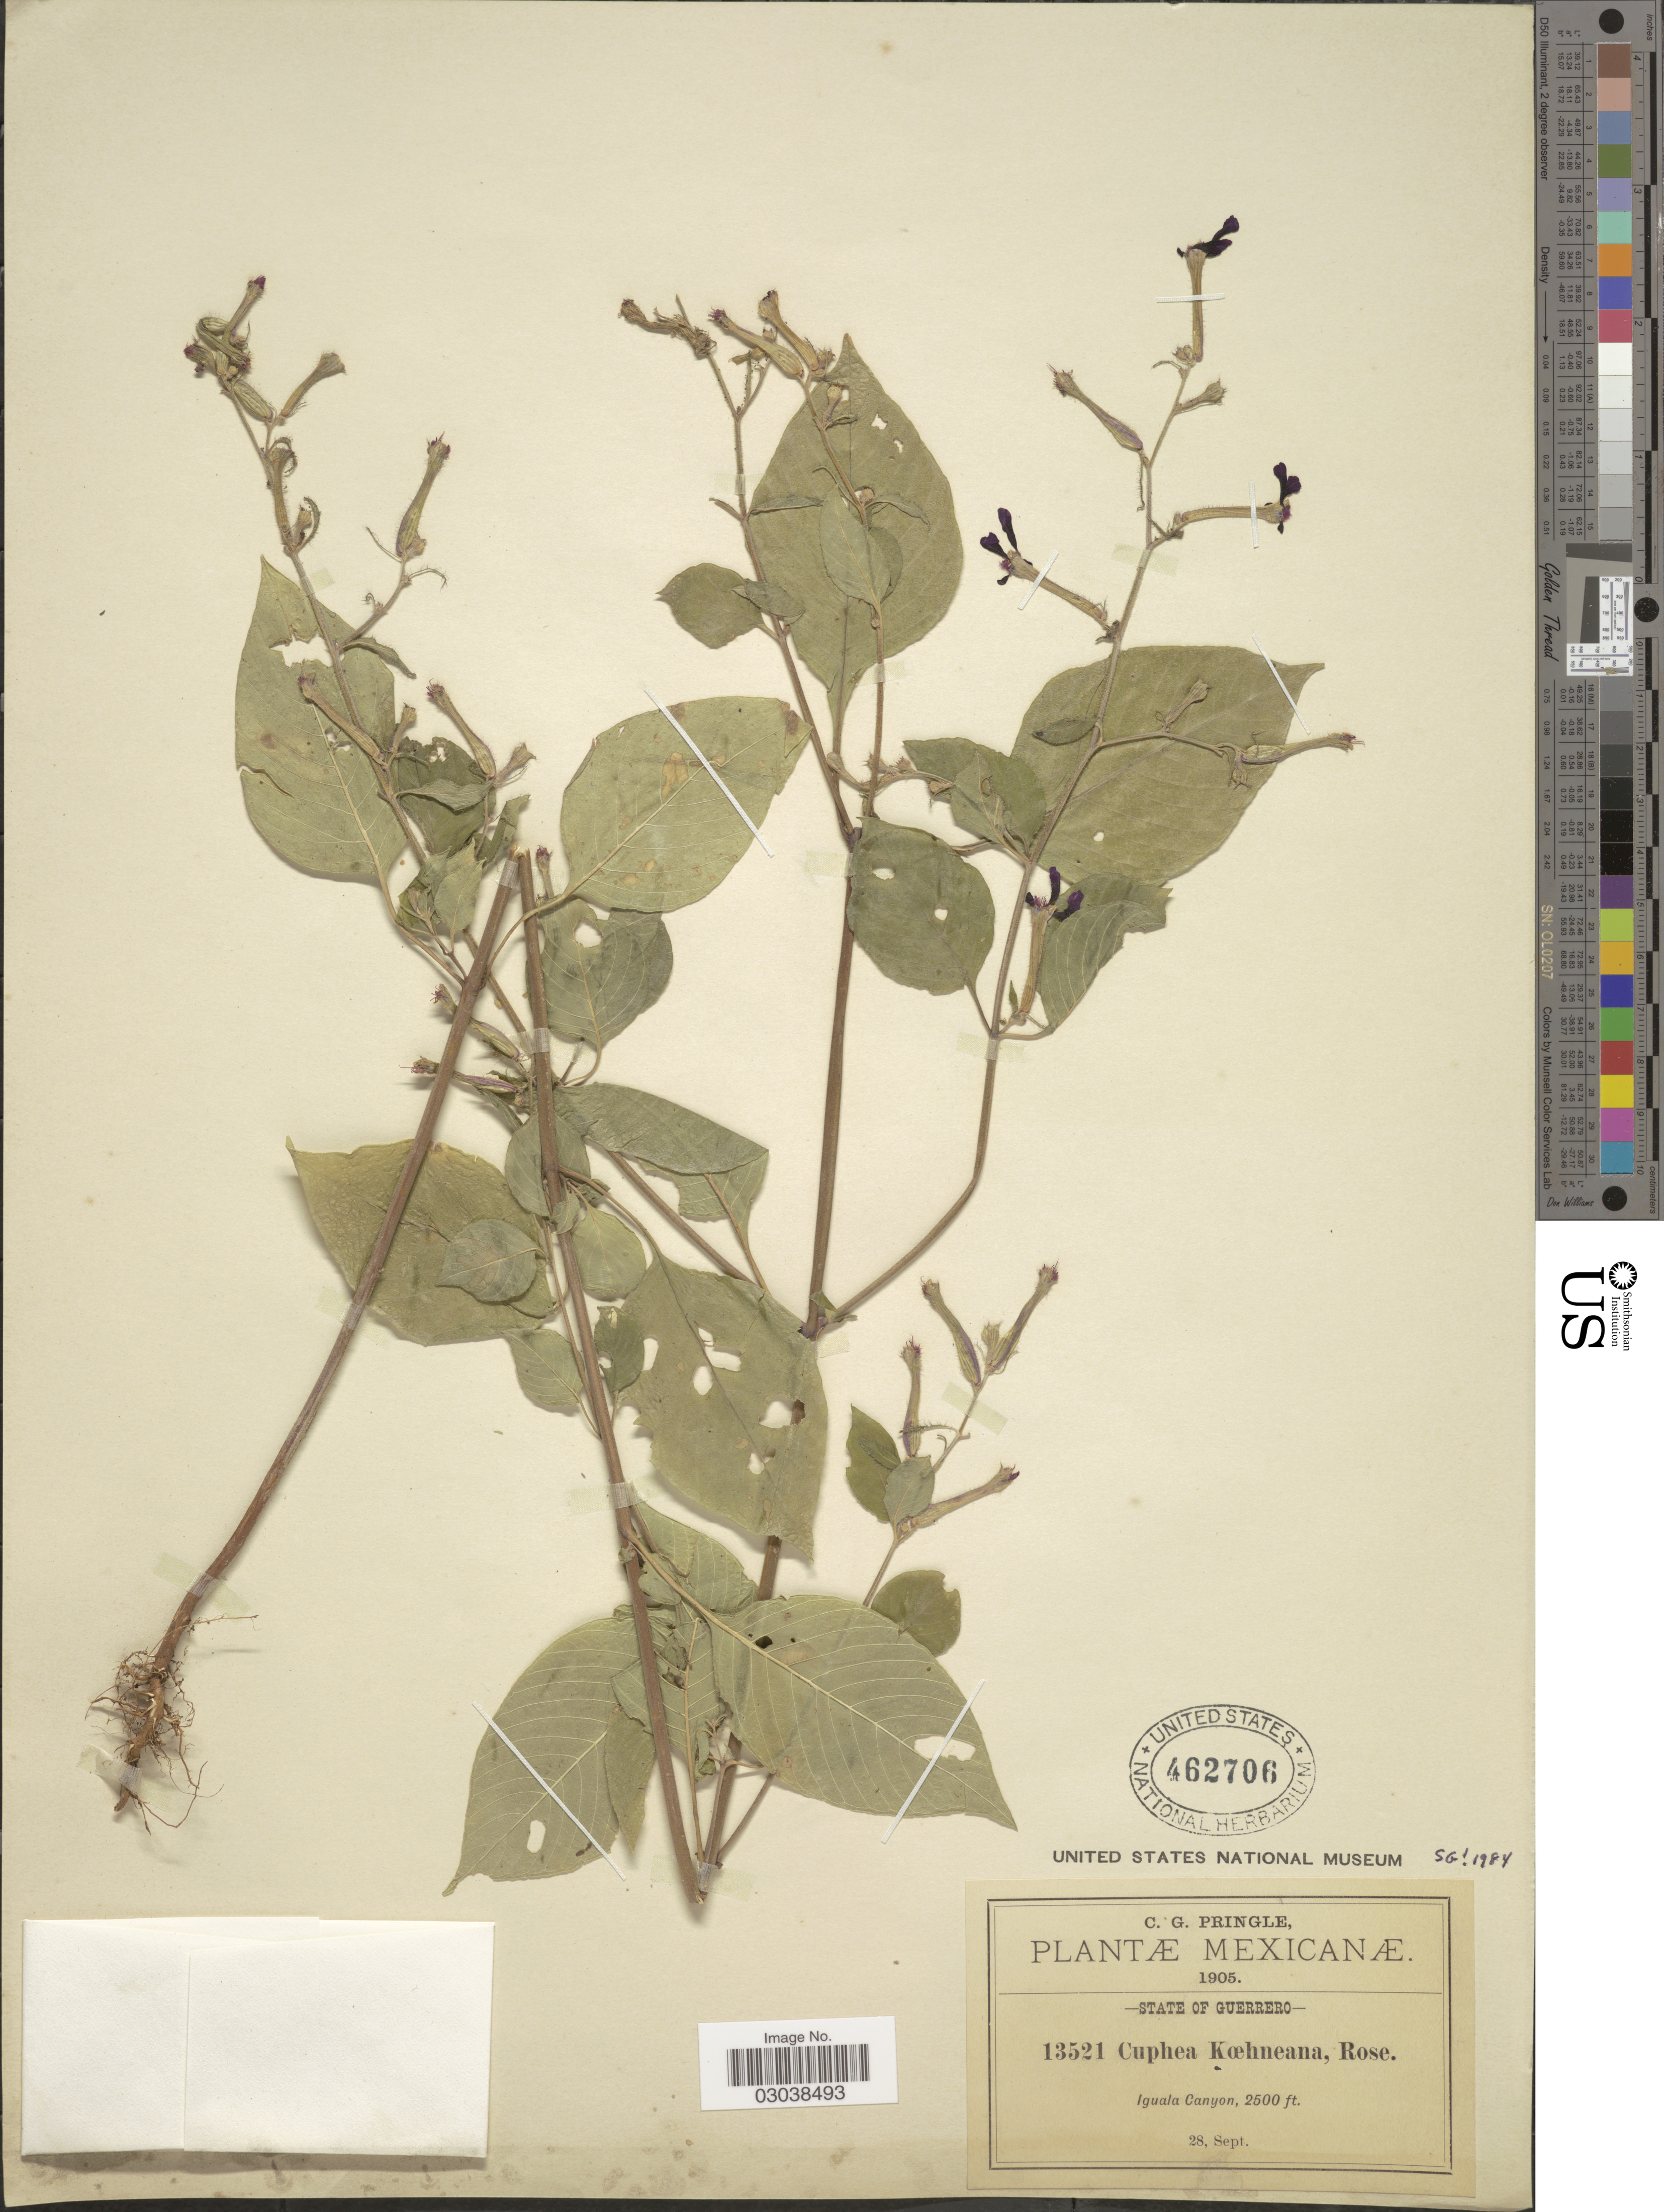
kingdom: Plantae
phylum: Tracheophyta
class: Magnoliopsida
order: Myrtales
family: Lythraceae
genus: Cuphea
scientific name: Cuphea koehneana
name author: Rose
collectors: C. G. Pringle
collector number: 13521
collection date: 1905-09-28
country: Mexico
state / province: Guerrero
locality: Iguala Canyon.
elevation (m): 762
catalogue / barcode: US 462706